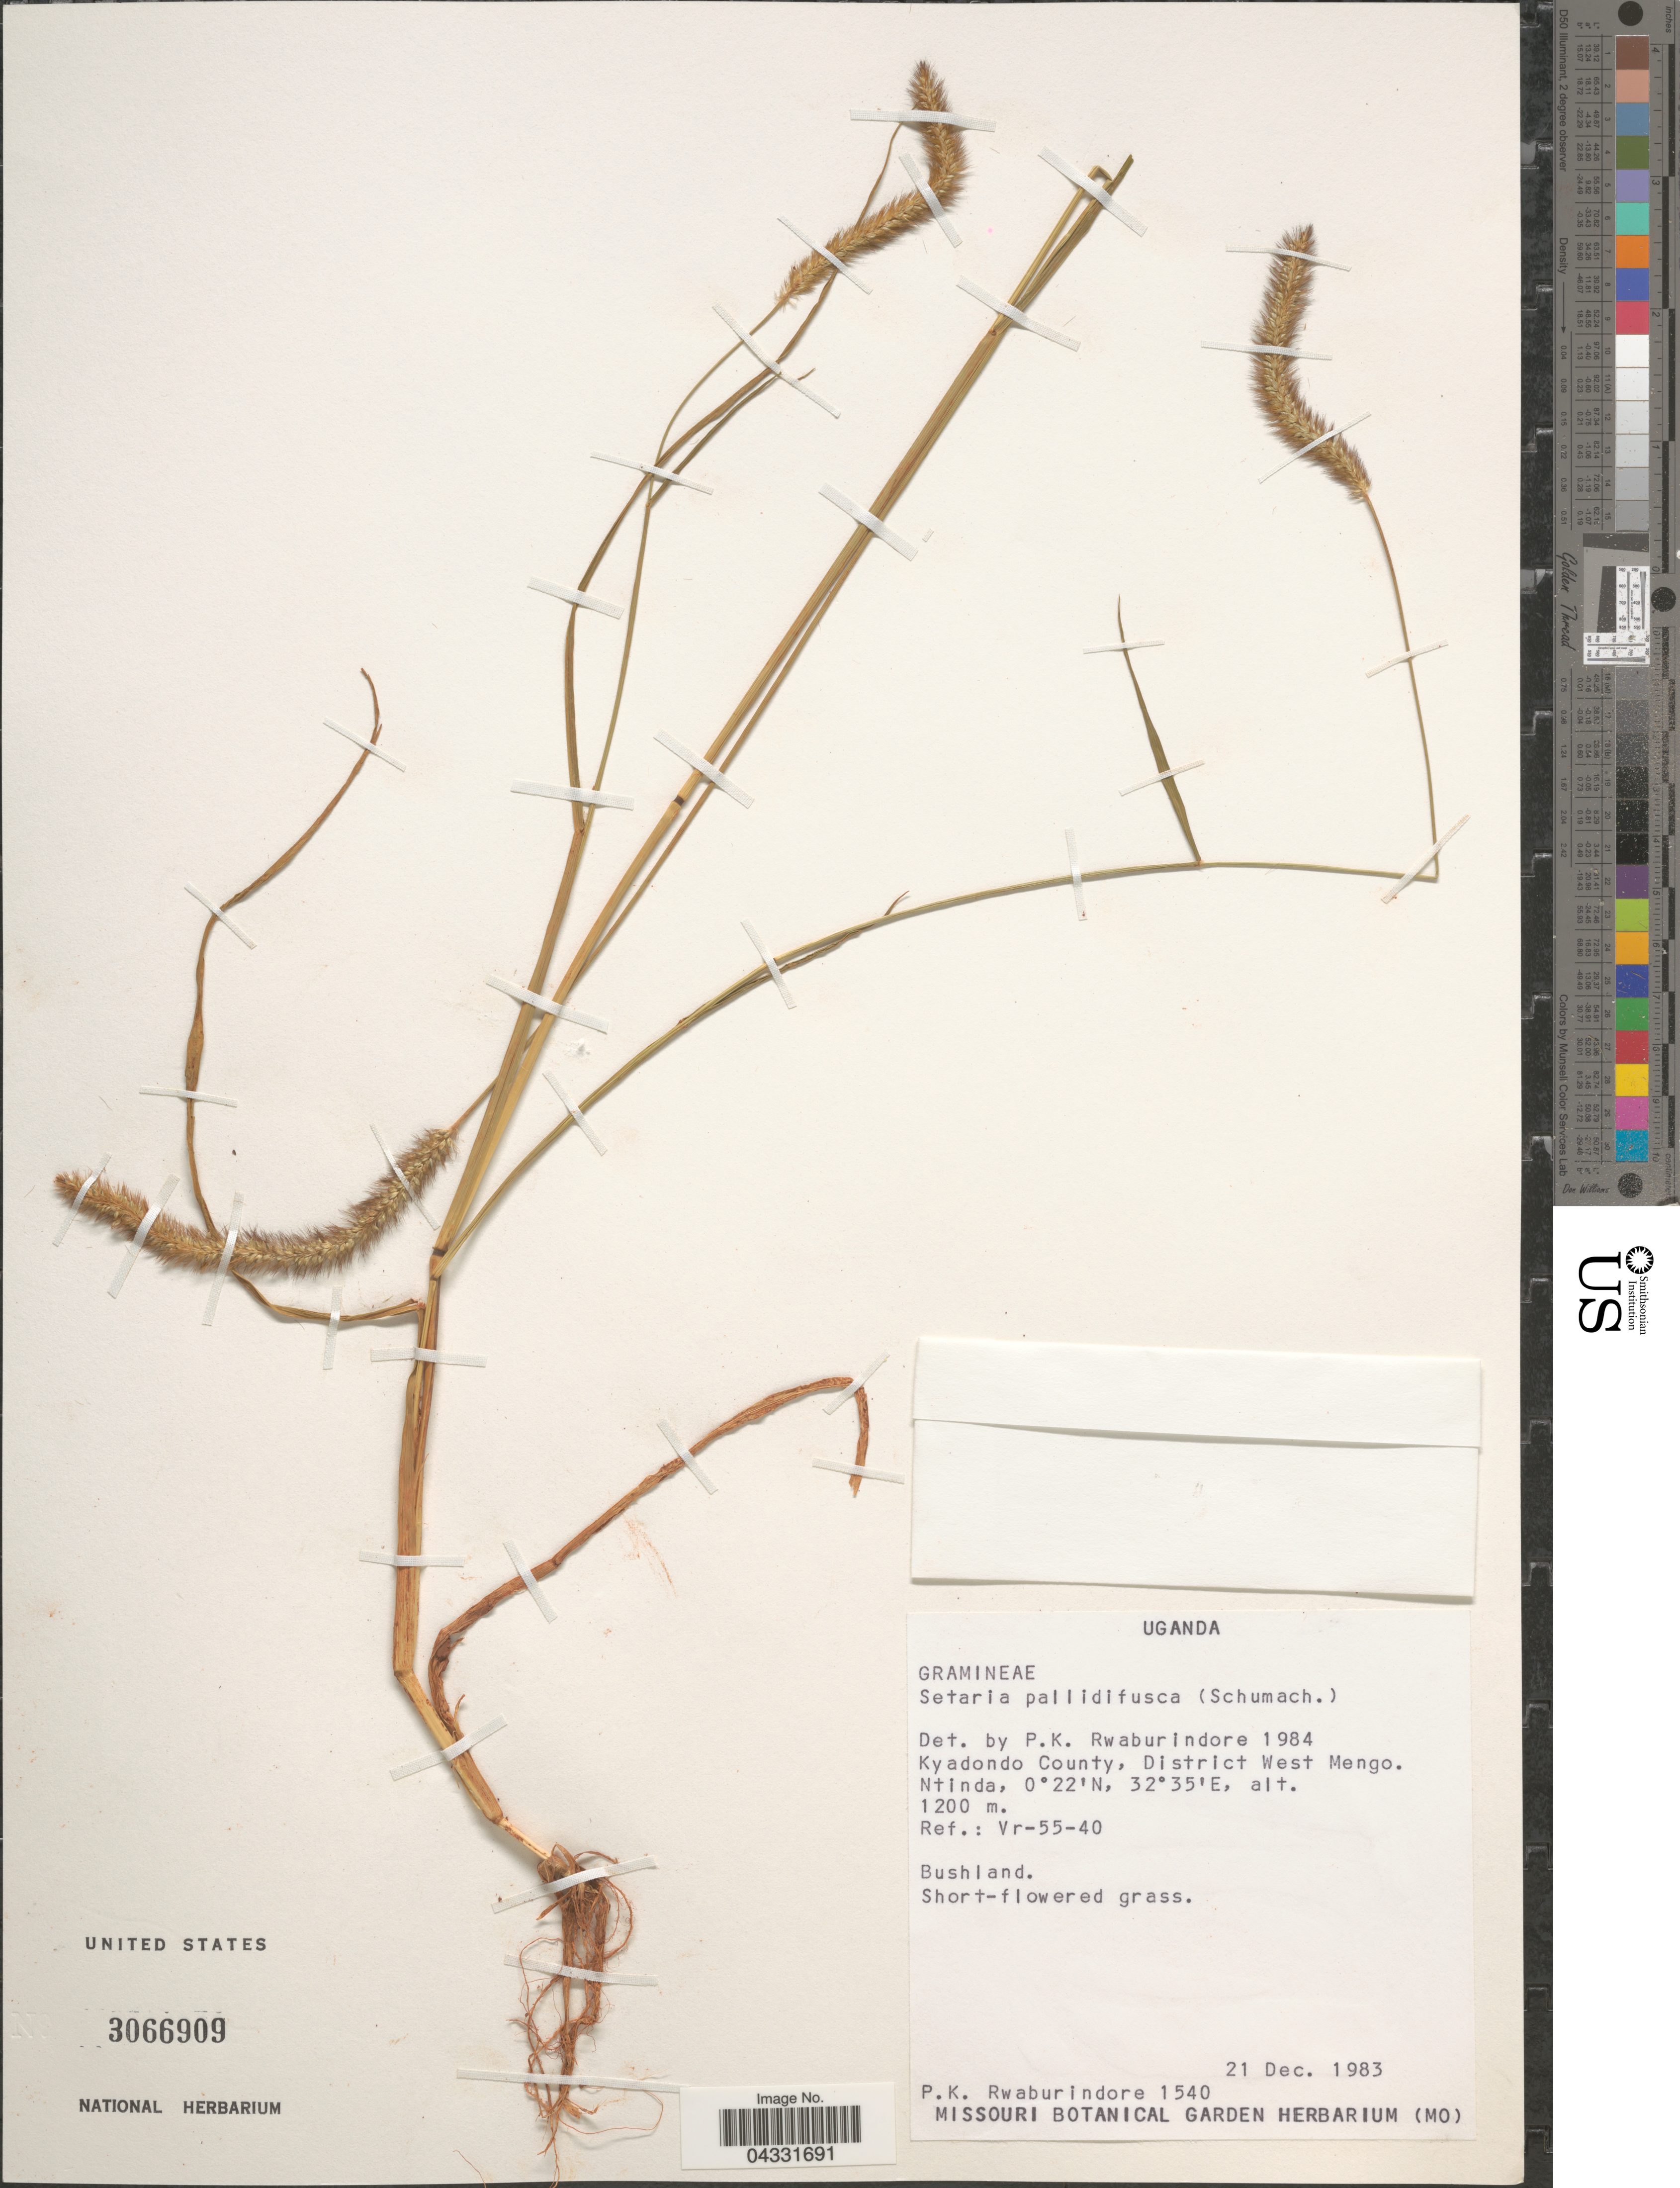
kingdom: Plantae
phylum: Tracheophyta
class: Liliopsida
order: Poales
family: Poaceae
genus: Setaria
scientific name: Setaria pallide-fusca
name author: (Schumach.) Stapf & C.E. Hubb.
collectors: P. Rwaburindore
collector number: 1540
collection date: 1983-12-21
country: Uganda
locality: Kyadondo County, District West Mengo. Ntinda. Ref.: Vr-55-40.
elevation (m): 1200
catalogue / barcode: US 3066909